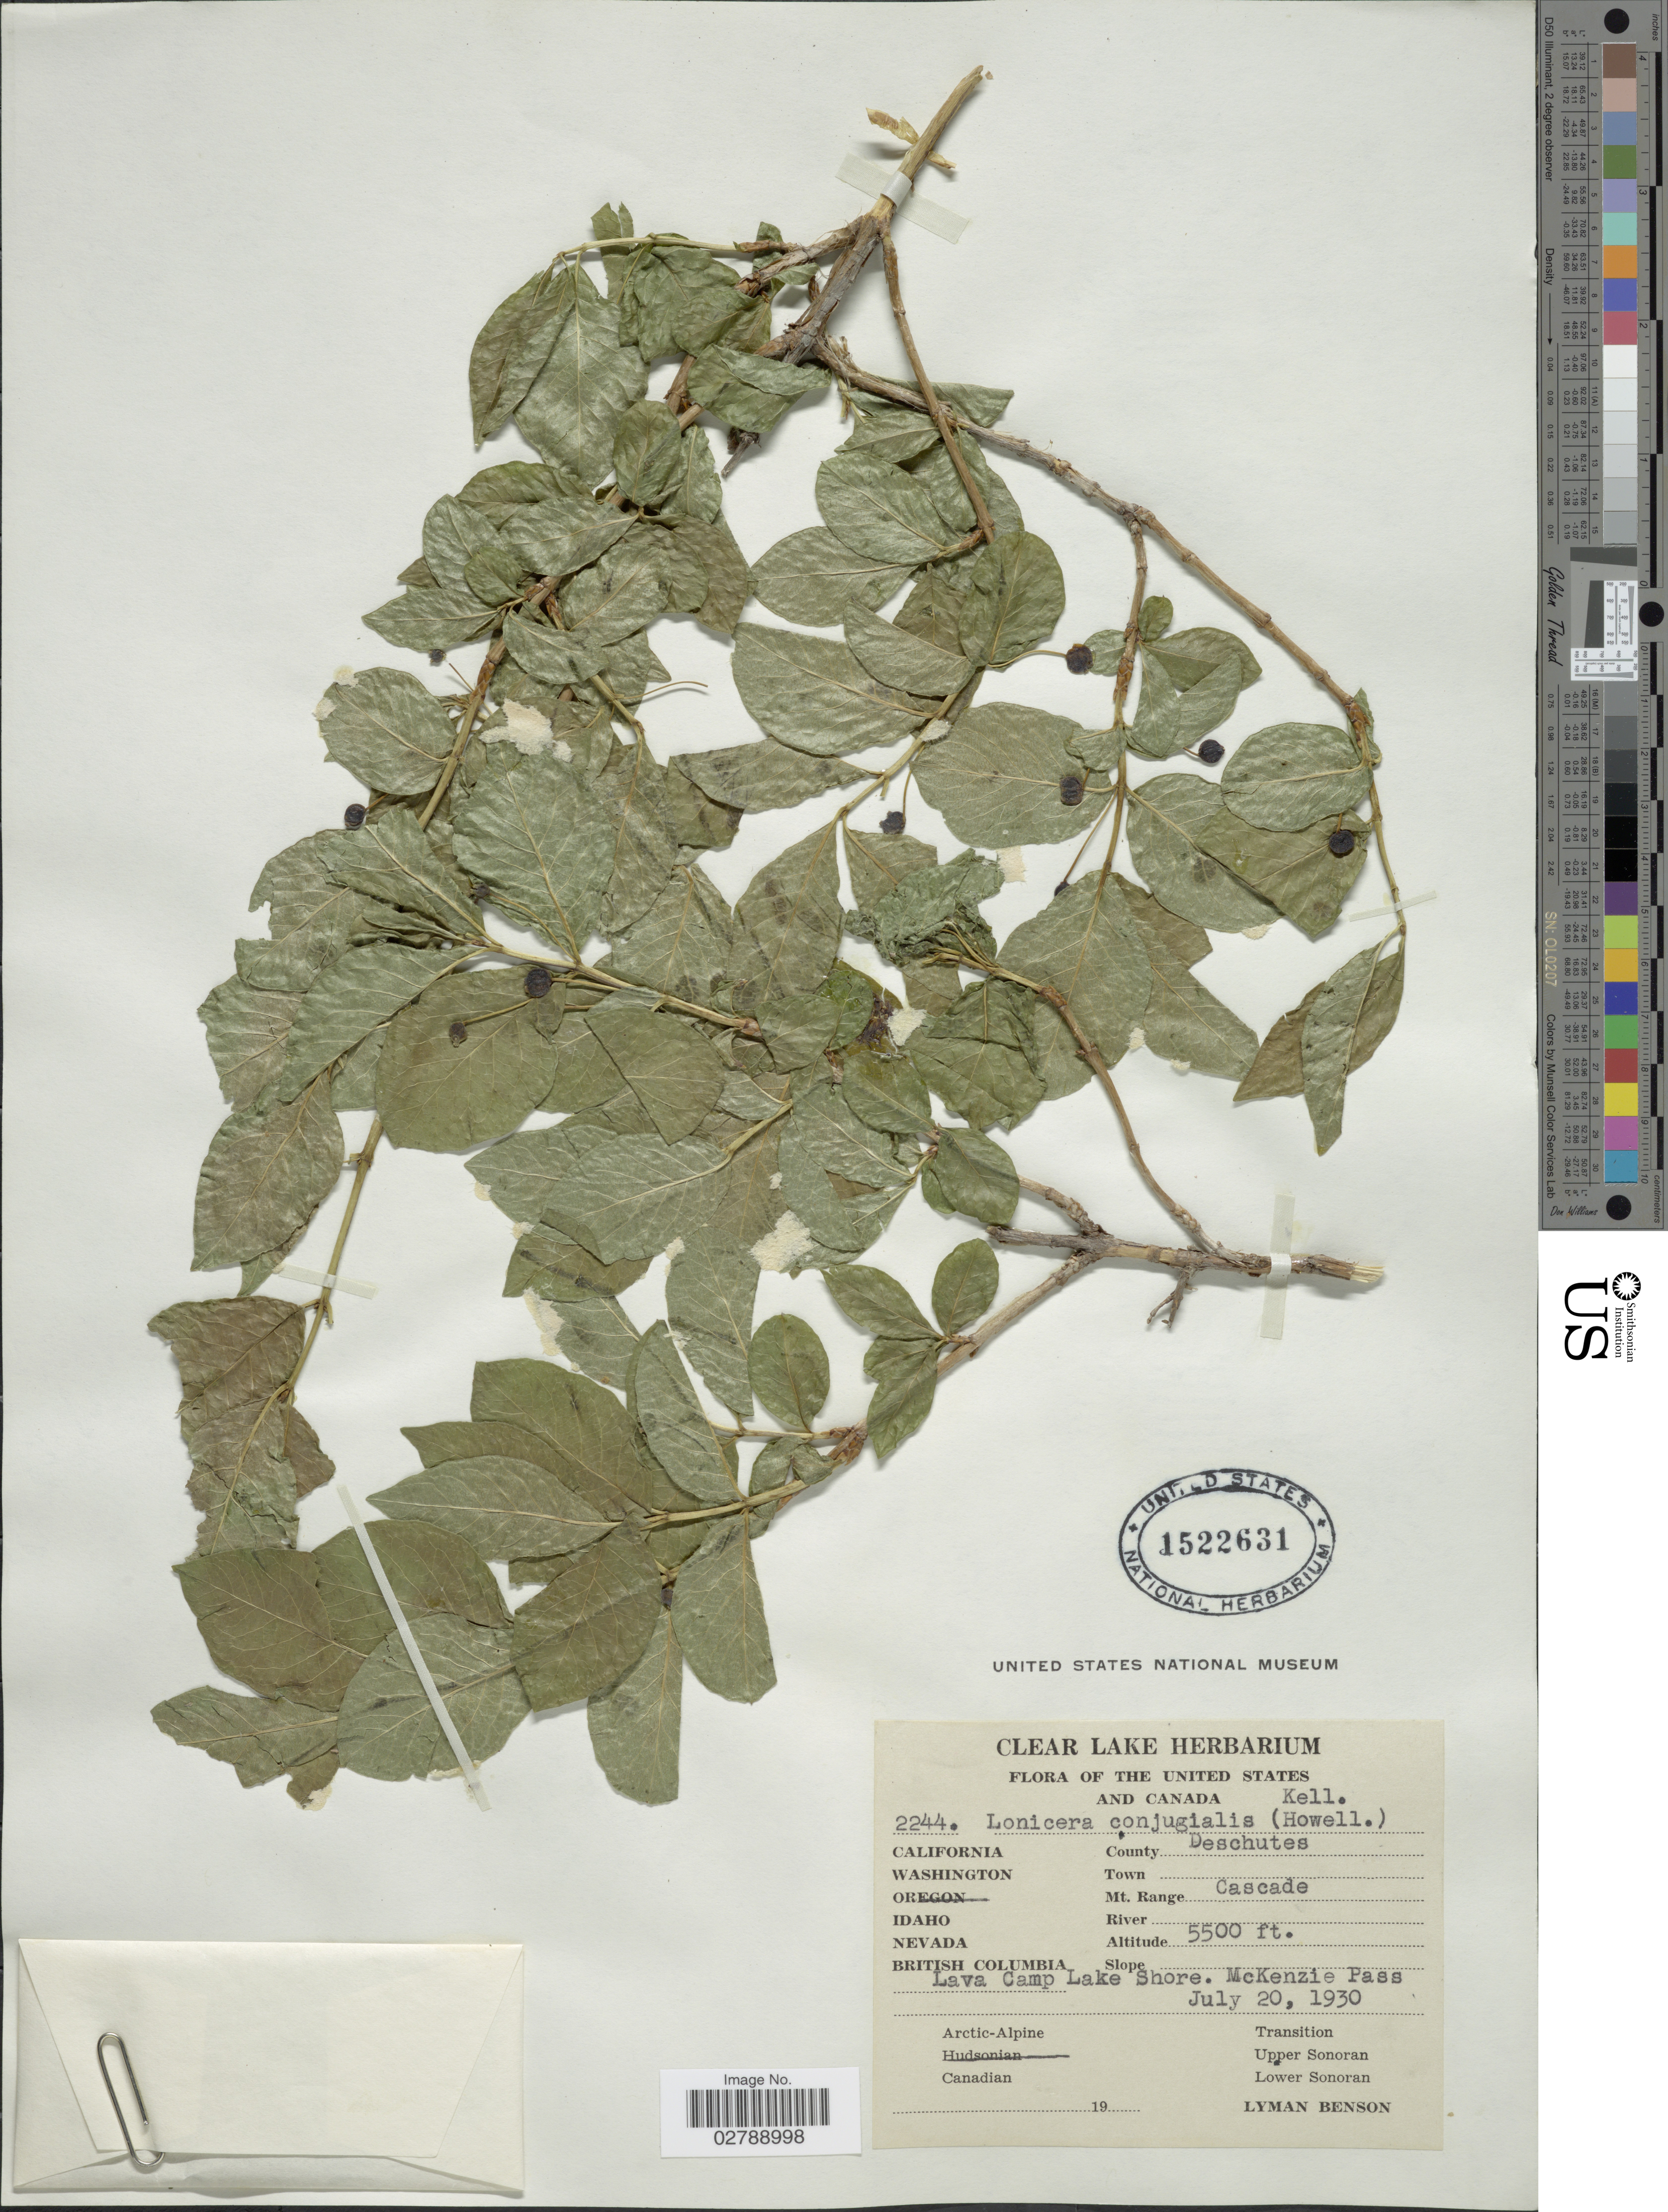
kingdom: Plantae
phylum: Tracheophyta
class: Magnoliopsida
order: Dipsacales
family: Caprifoliaceae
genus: Lonicera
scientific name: Lonicera conjugialis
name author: Kellogg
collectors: L. D. Benson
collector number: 2244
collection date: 1930-07-20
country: United States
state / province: Oregon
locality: County Deschutes. Mt. Range Cascade. Lava Camp Lake Shore. McKenzie Pass. Hudsonian. Upper Sonoran.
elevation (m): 1676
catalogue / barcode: US 1522631